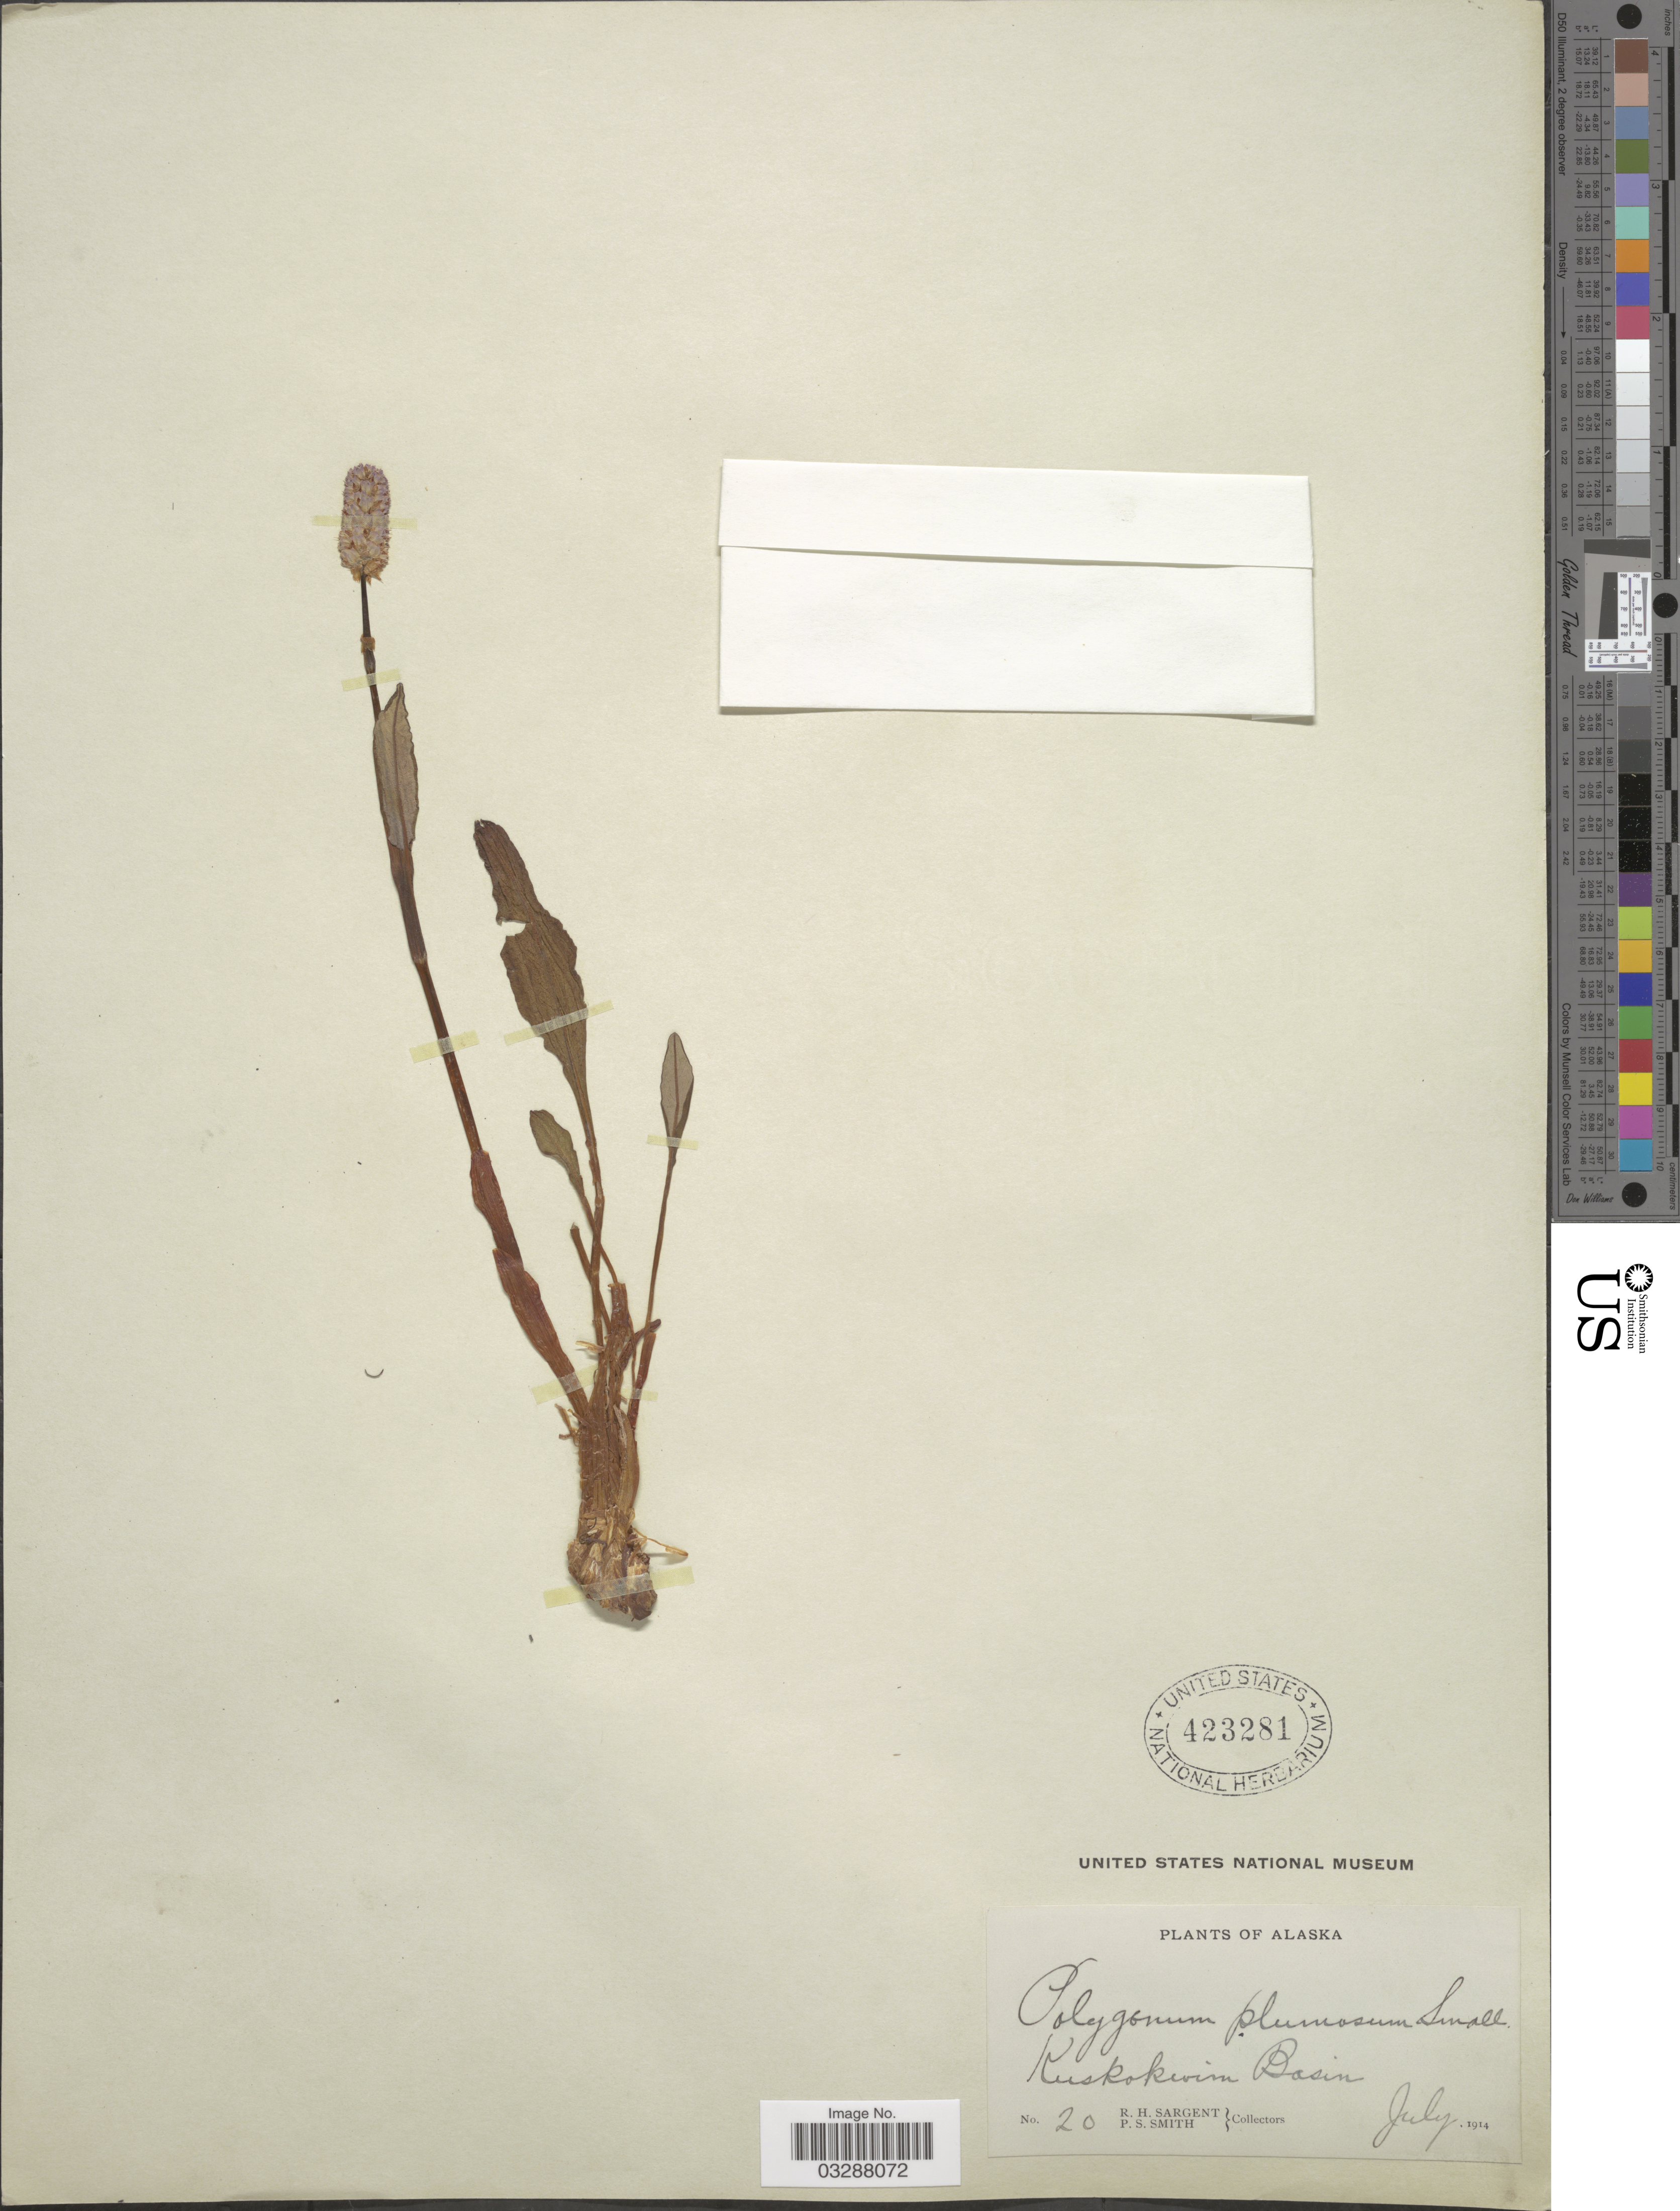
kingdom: Plantae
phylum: Tracheophyta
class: Magnoliopsida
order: Caryophyllales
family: Polygonaceae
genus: Bistorta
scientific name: Bistorta plumosa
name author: (Small) Greene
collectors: R. Sargent & P. Smith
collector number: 20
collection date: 1914-07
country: United States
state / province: Alaska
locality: Kuskokwim Basin.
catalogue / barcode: US 433281